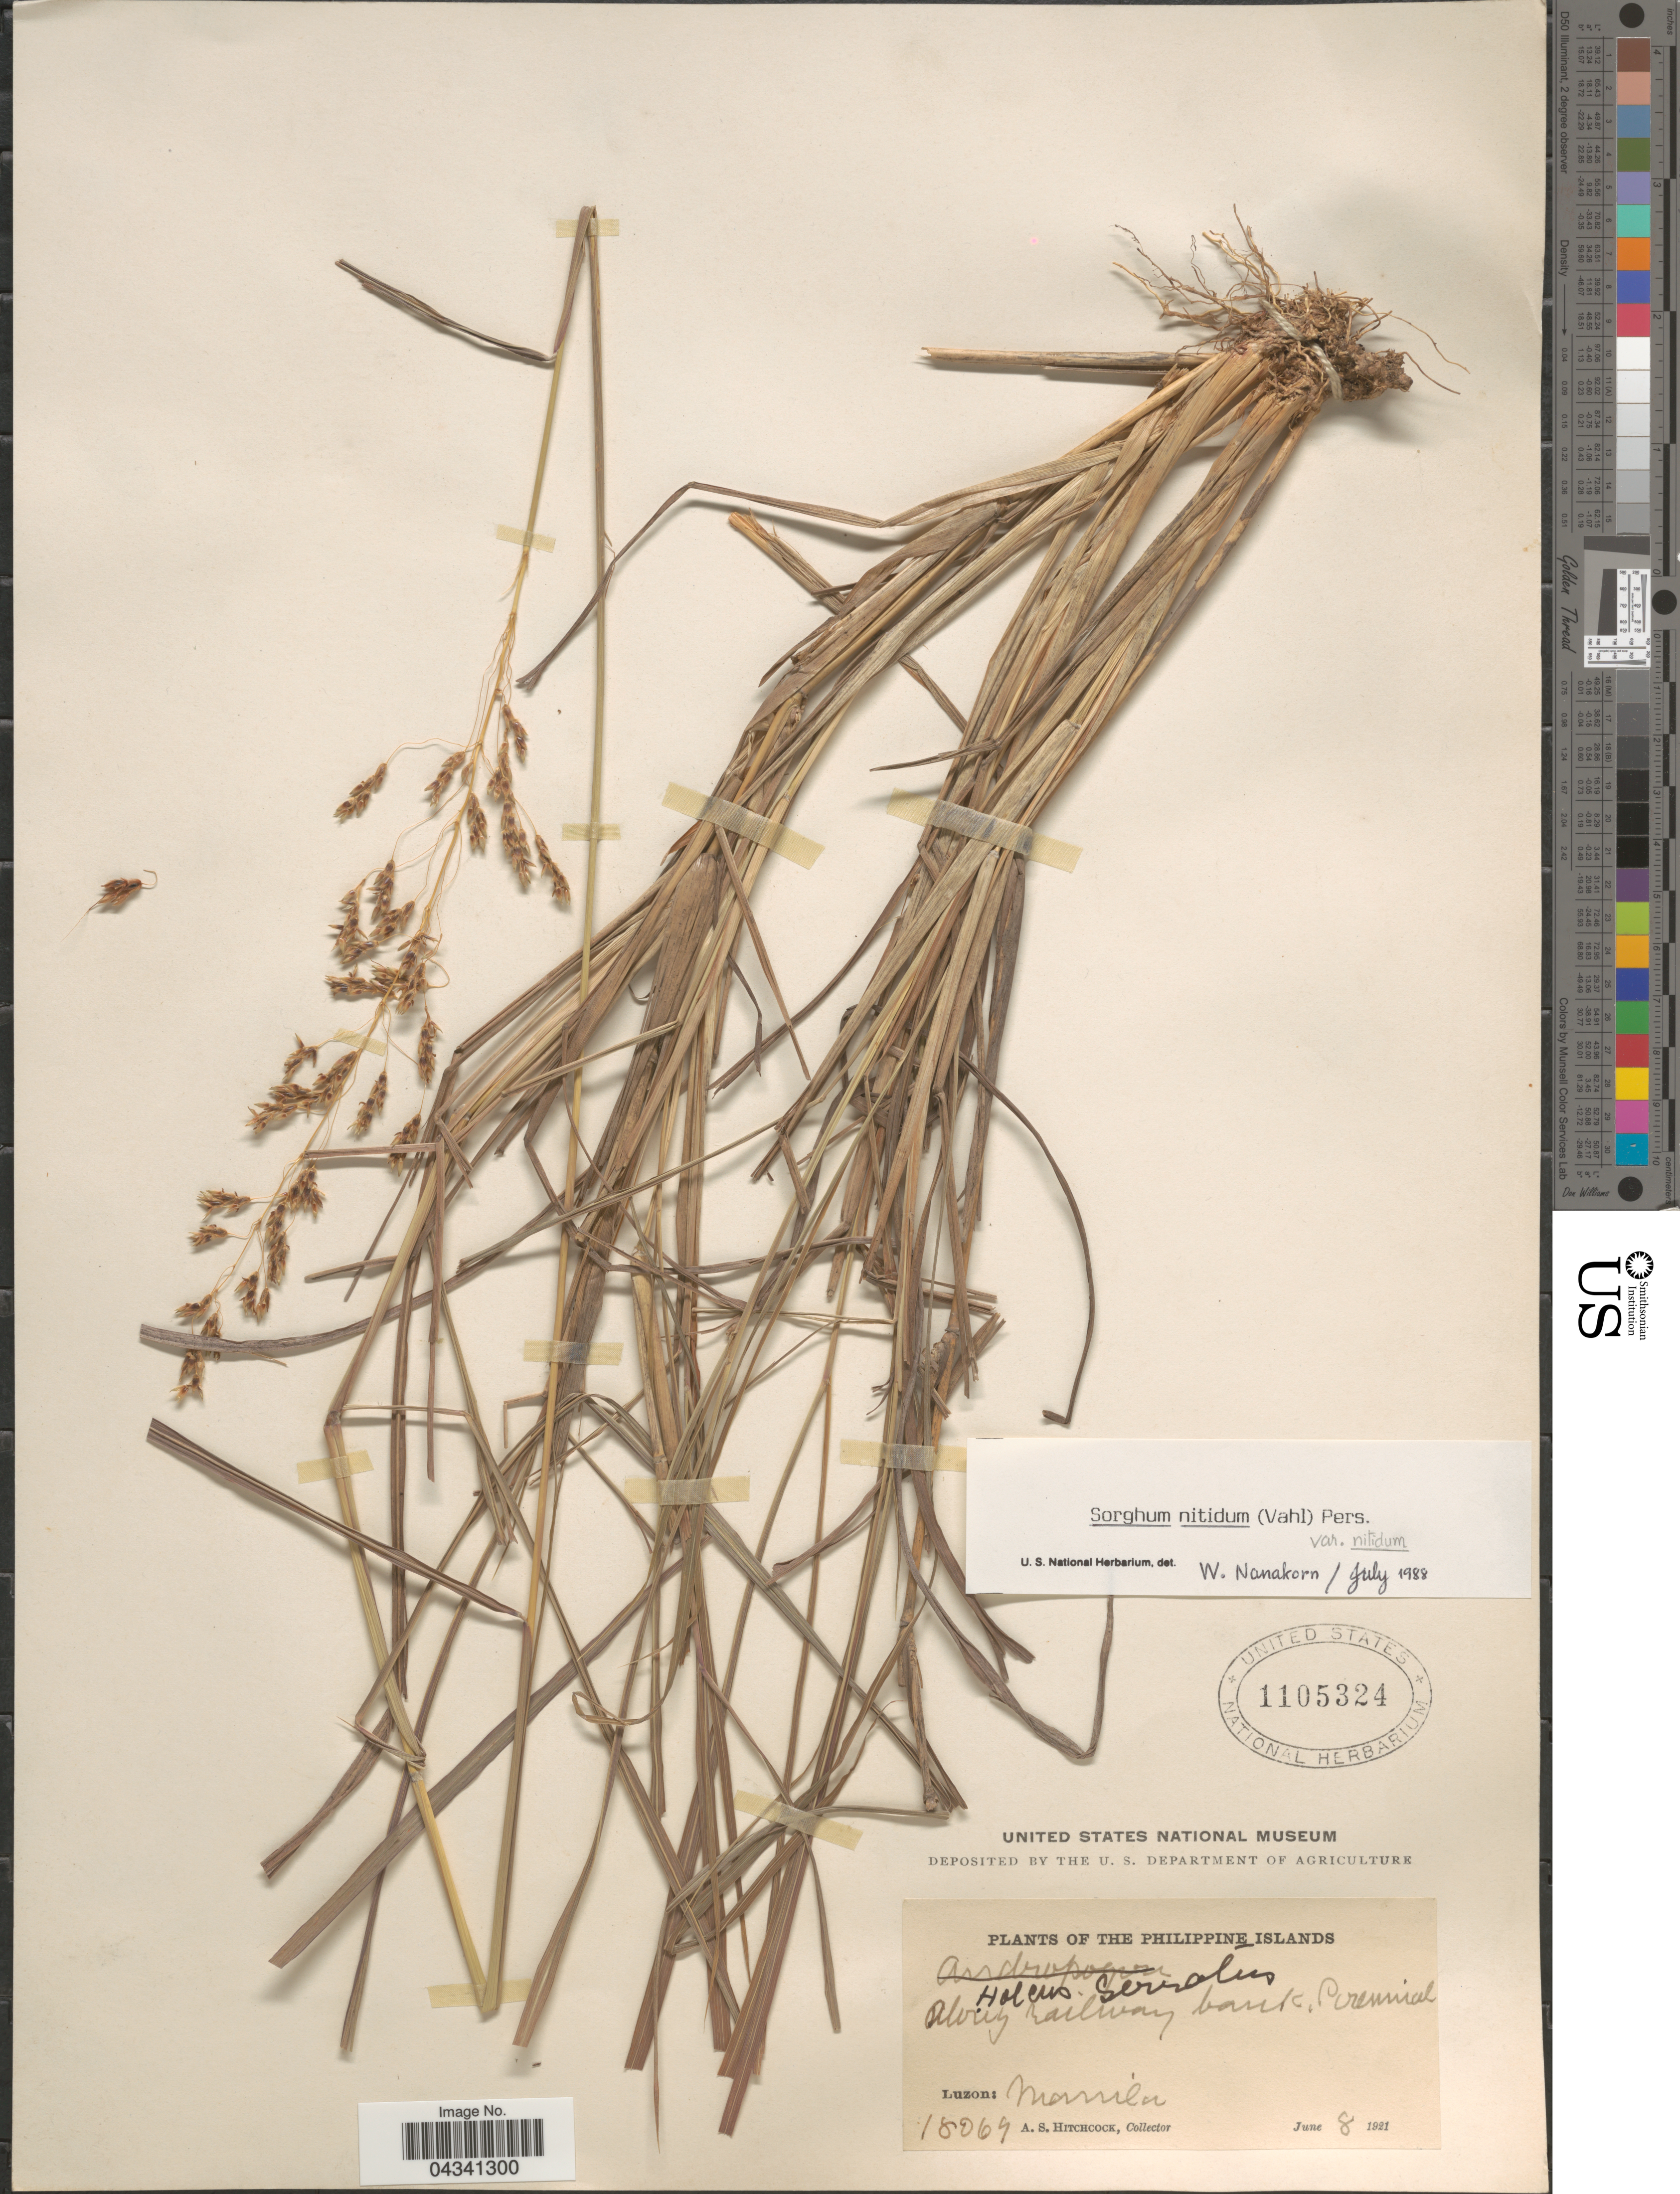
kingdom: Plantae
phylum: Tracheophyta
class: Liliopsida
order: Poales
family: Poaceae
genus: Sorghum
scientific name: Sorghum nitidum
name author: (Vahl) Pers.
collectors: A. S. Hitchcock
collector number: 18069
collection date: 1921-06-08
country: Philippines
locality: The Philippine Islands. Along railway bank. Luzon: Mannla.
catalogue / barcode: US 1105324